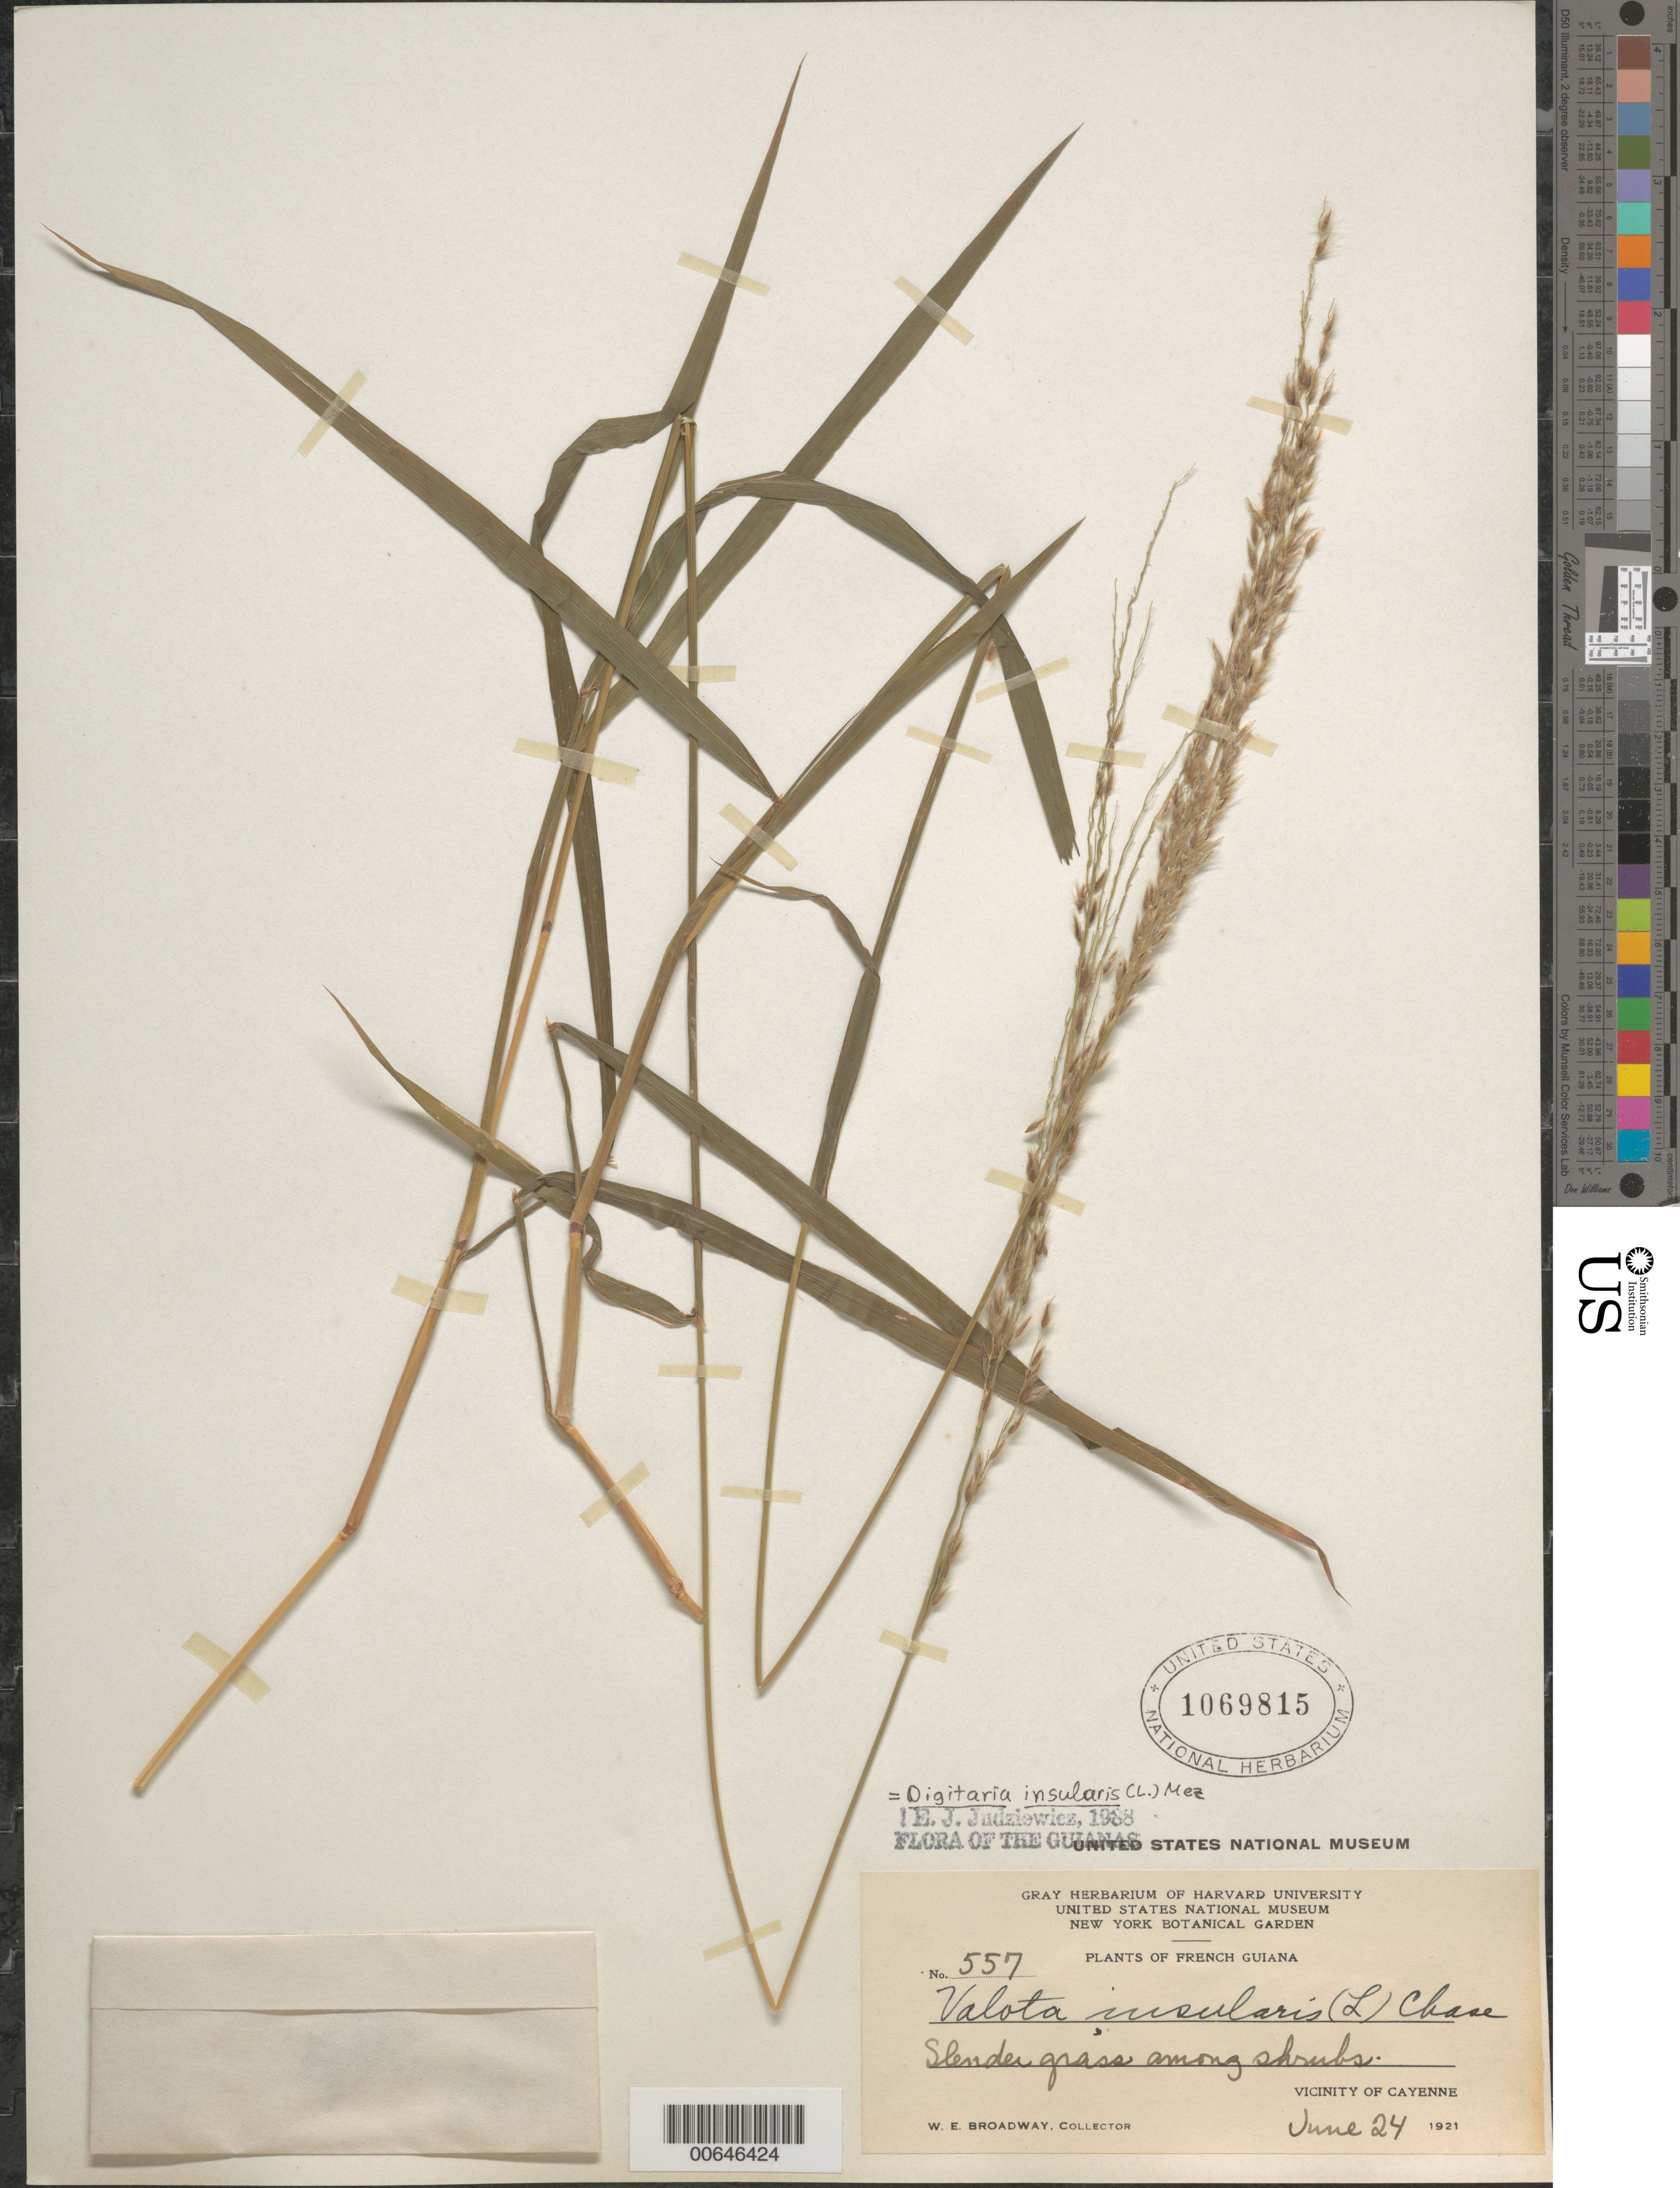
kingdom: Plantae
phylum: Tracheophyta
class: Liliopsida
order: Poales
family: Poaceae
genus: Digitaria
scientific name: Digitaria insularis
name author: (L.) Fedde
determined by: Judziewicz, E. J.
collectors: W. E. Broadway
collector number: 557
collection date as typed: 24-Jun-21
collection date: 1921-06-24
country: French Guiana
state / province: Cayenne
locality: Cayenne, vic.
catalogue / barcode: US 1069815